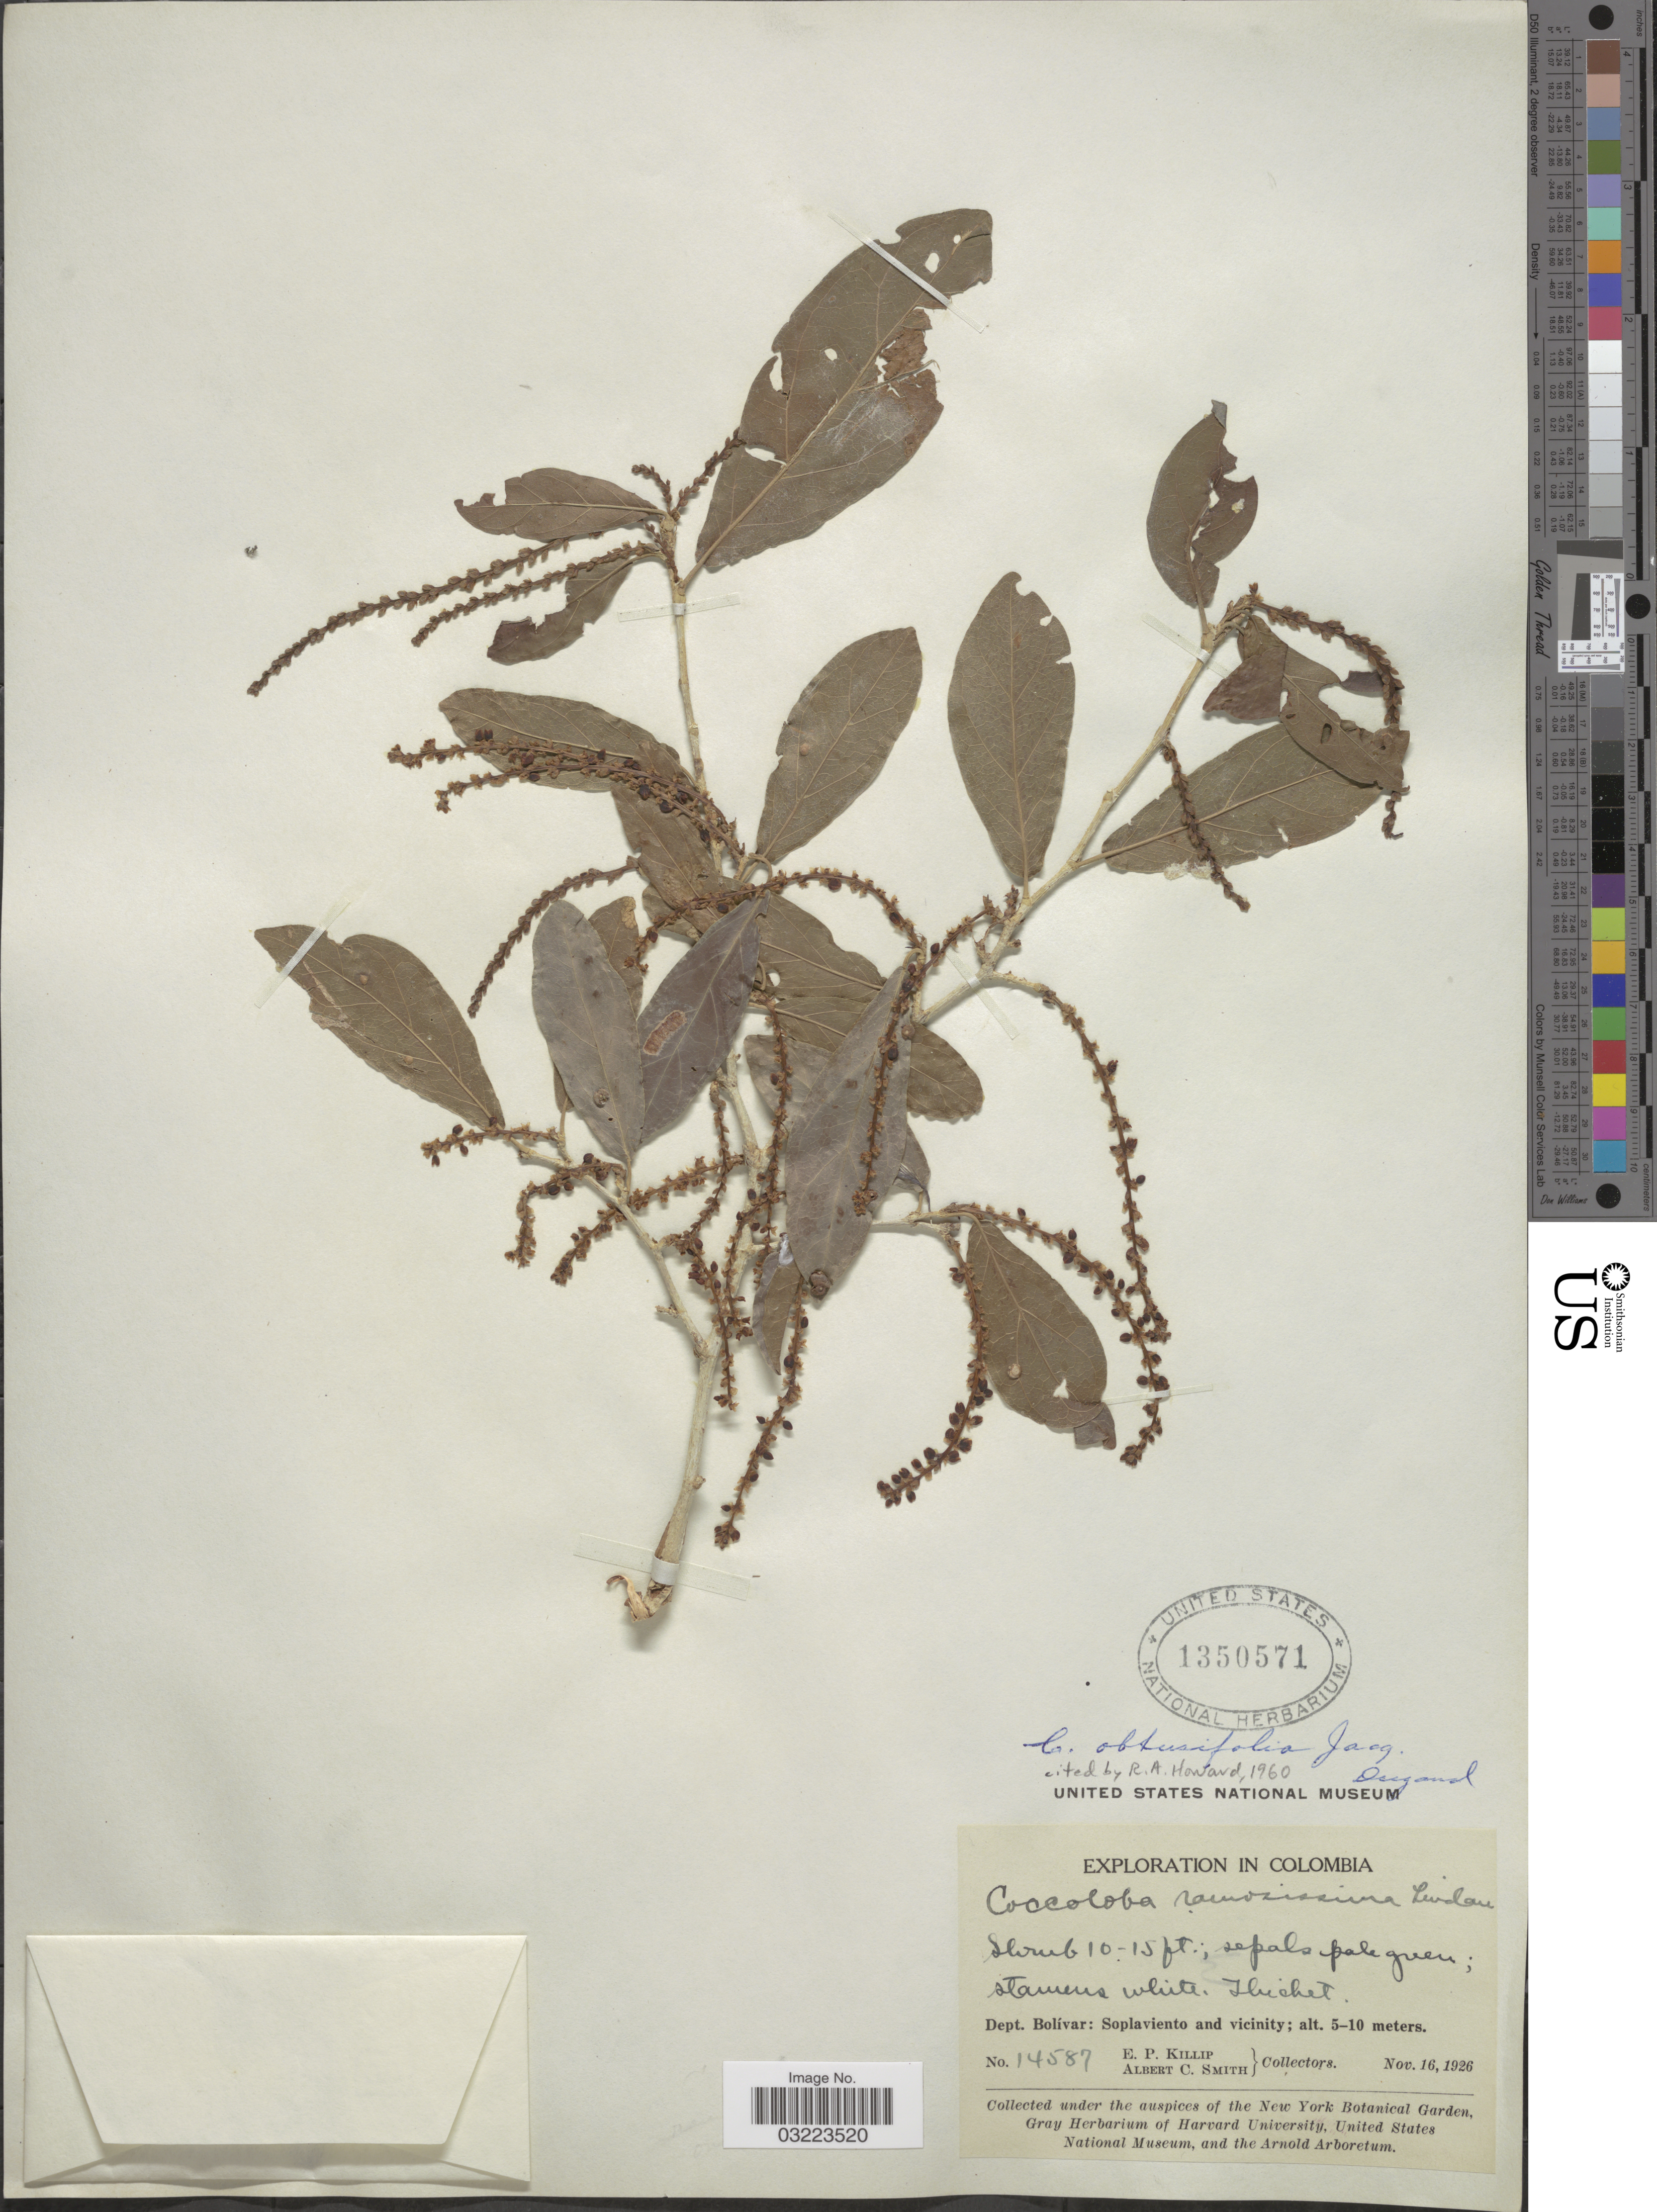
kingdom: Plantae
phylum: Tracheophyta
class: Magnoliopsida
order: Caryophyllales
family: Polygonaceae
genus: Coccoloba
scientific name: Coccoloba obtusifolia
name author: Jacq.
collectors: E. P. Killip & A. C. Smith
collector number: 14587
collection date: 1926-11-16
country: Colombia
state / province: Bolívar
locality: Dept. Bolívar: Soplaviento and vicinity.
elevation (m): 5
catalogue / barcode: US 1350571